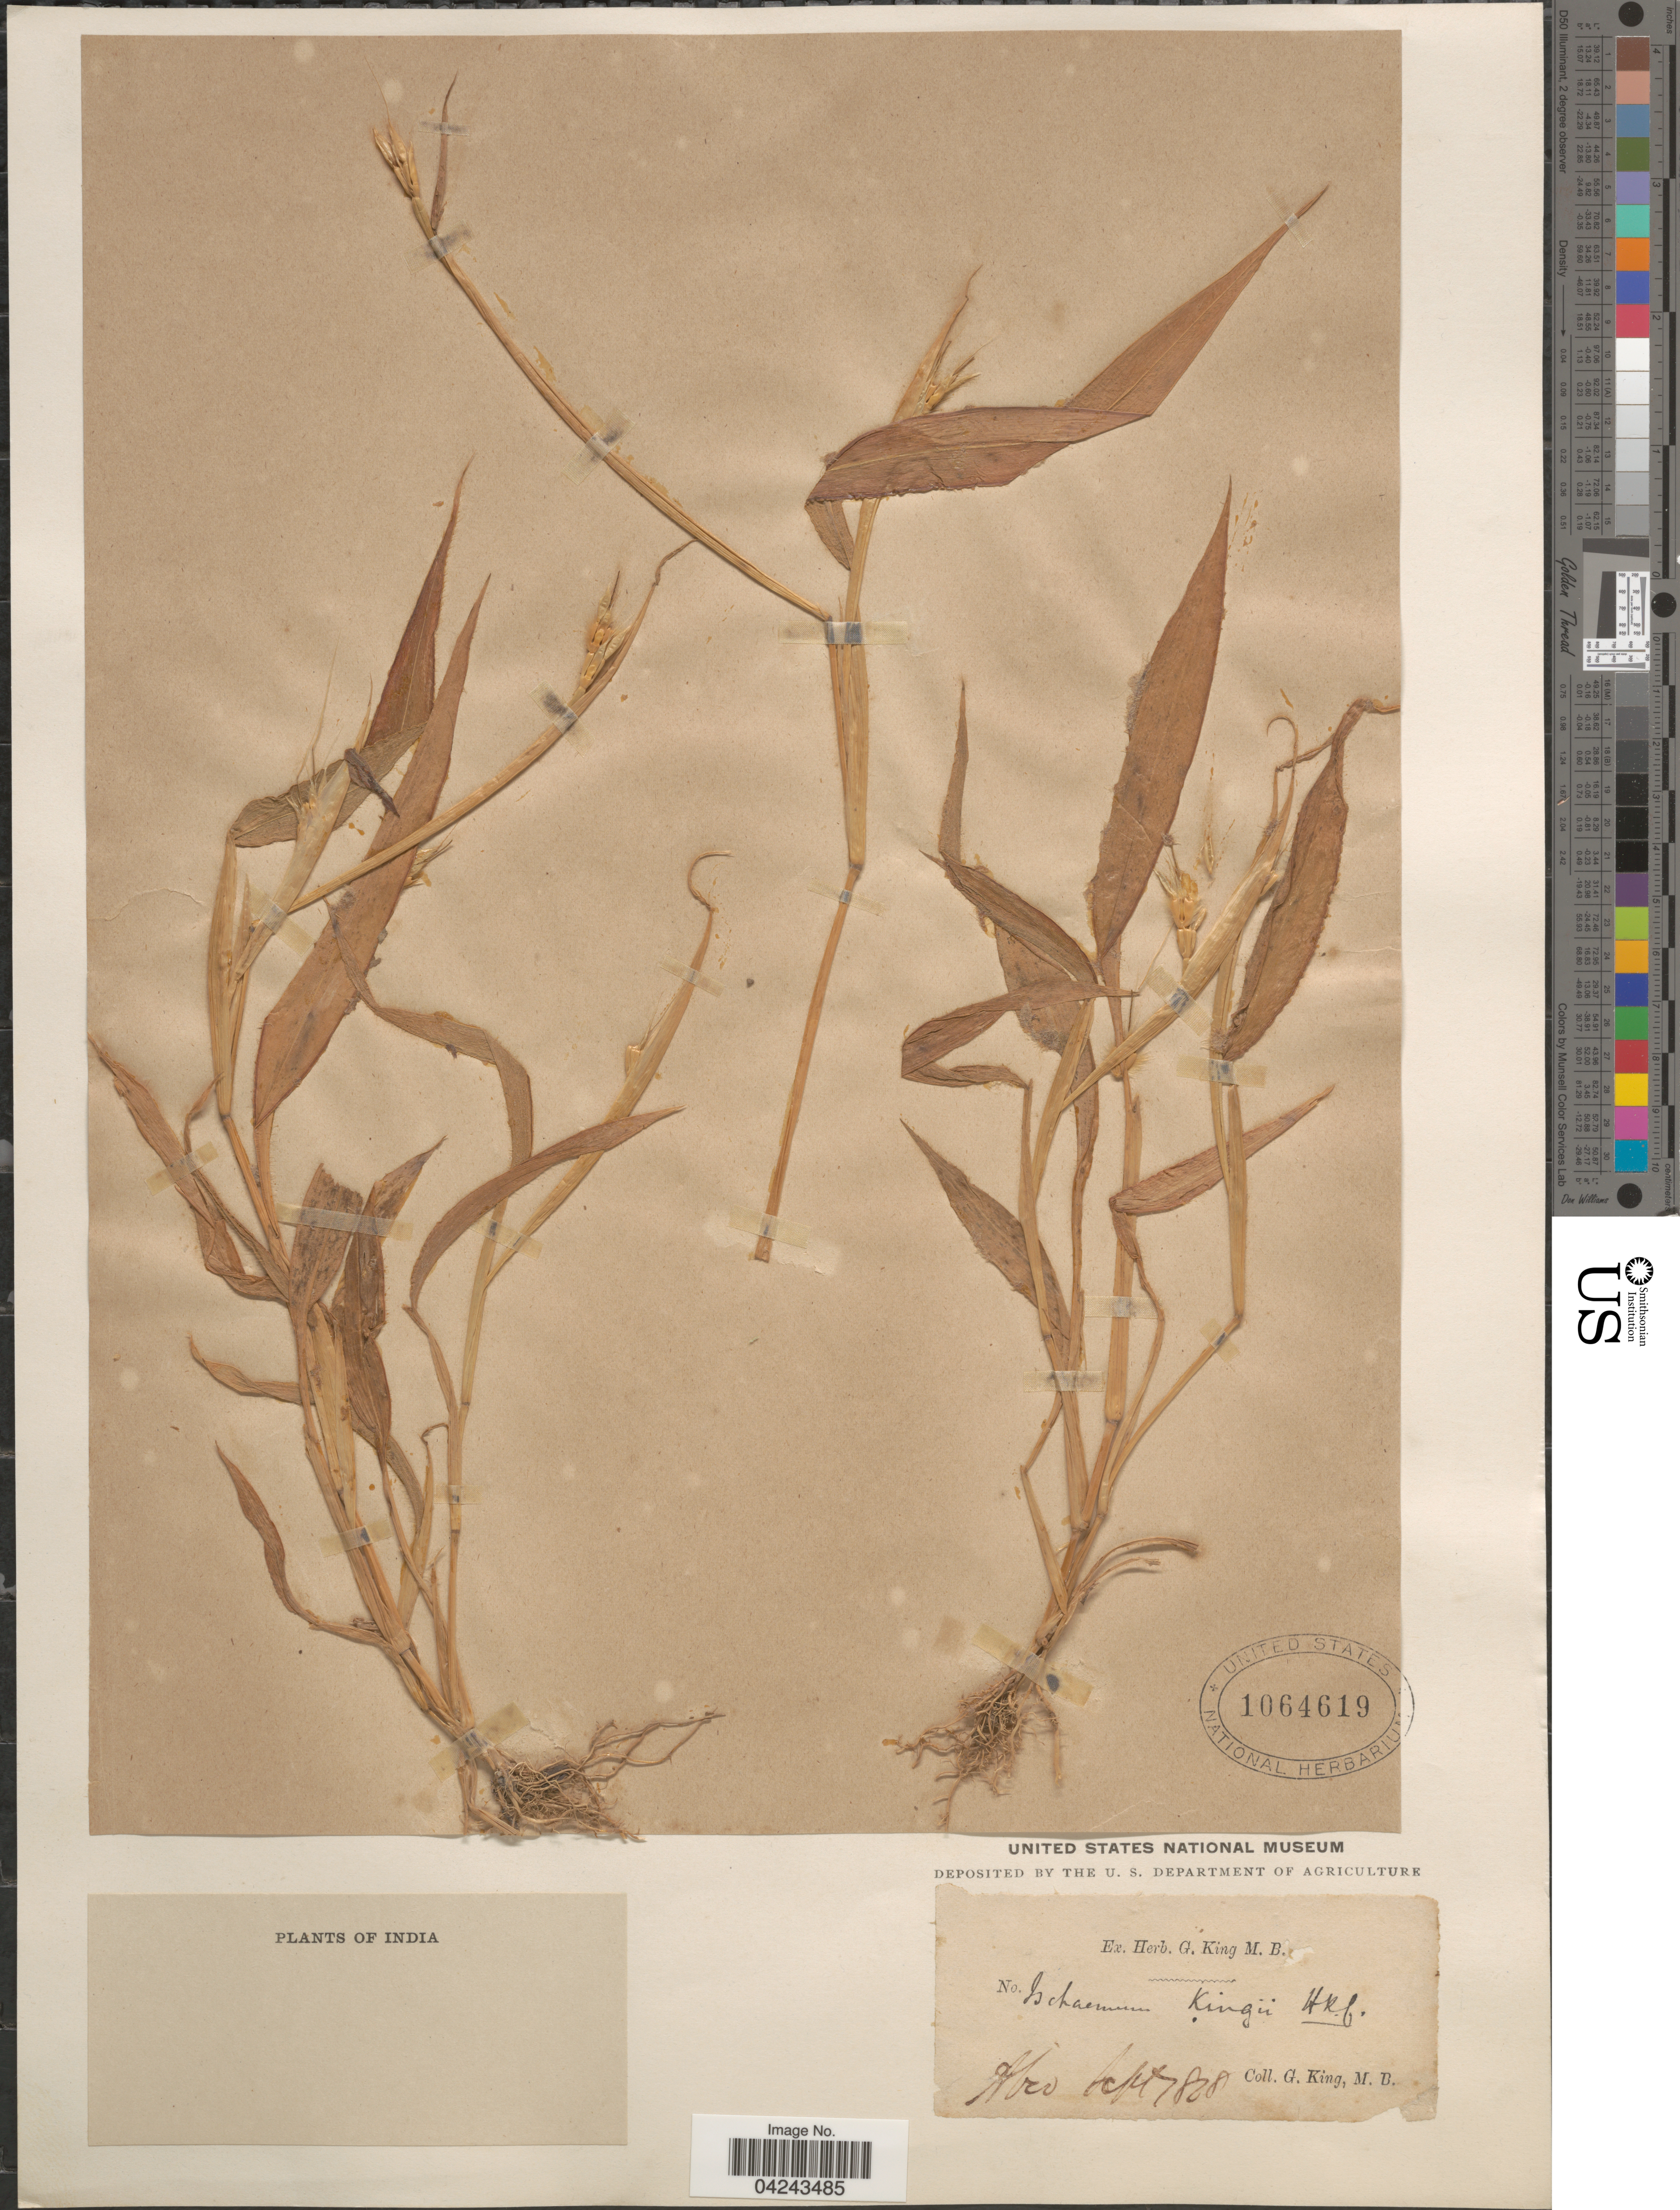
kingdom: Plantae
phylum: Tracheophyta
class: Liliopsida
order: Poales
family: Poaceae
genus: Ischaemum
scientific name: Ischaemum kingii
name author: Hook. f.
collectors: G. King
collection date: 1828-09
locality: Abio [interpreted].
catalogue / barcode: US 1064619